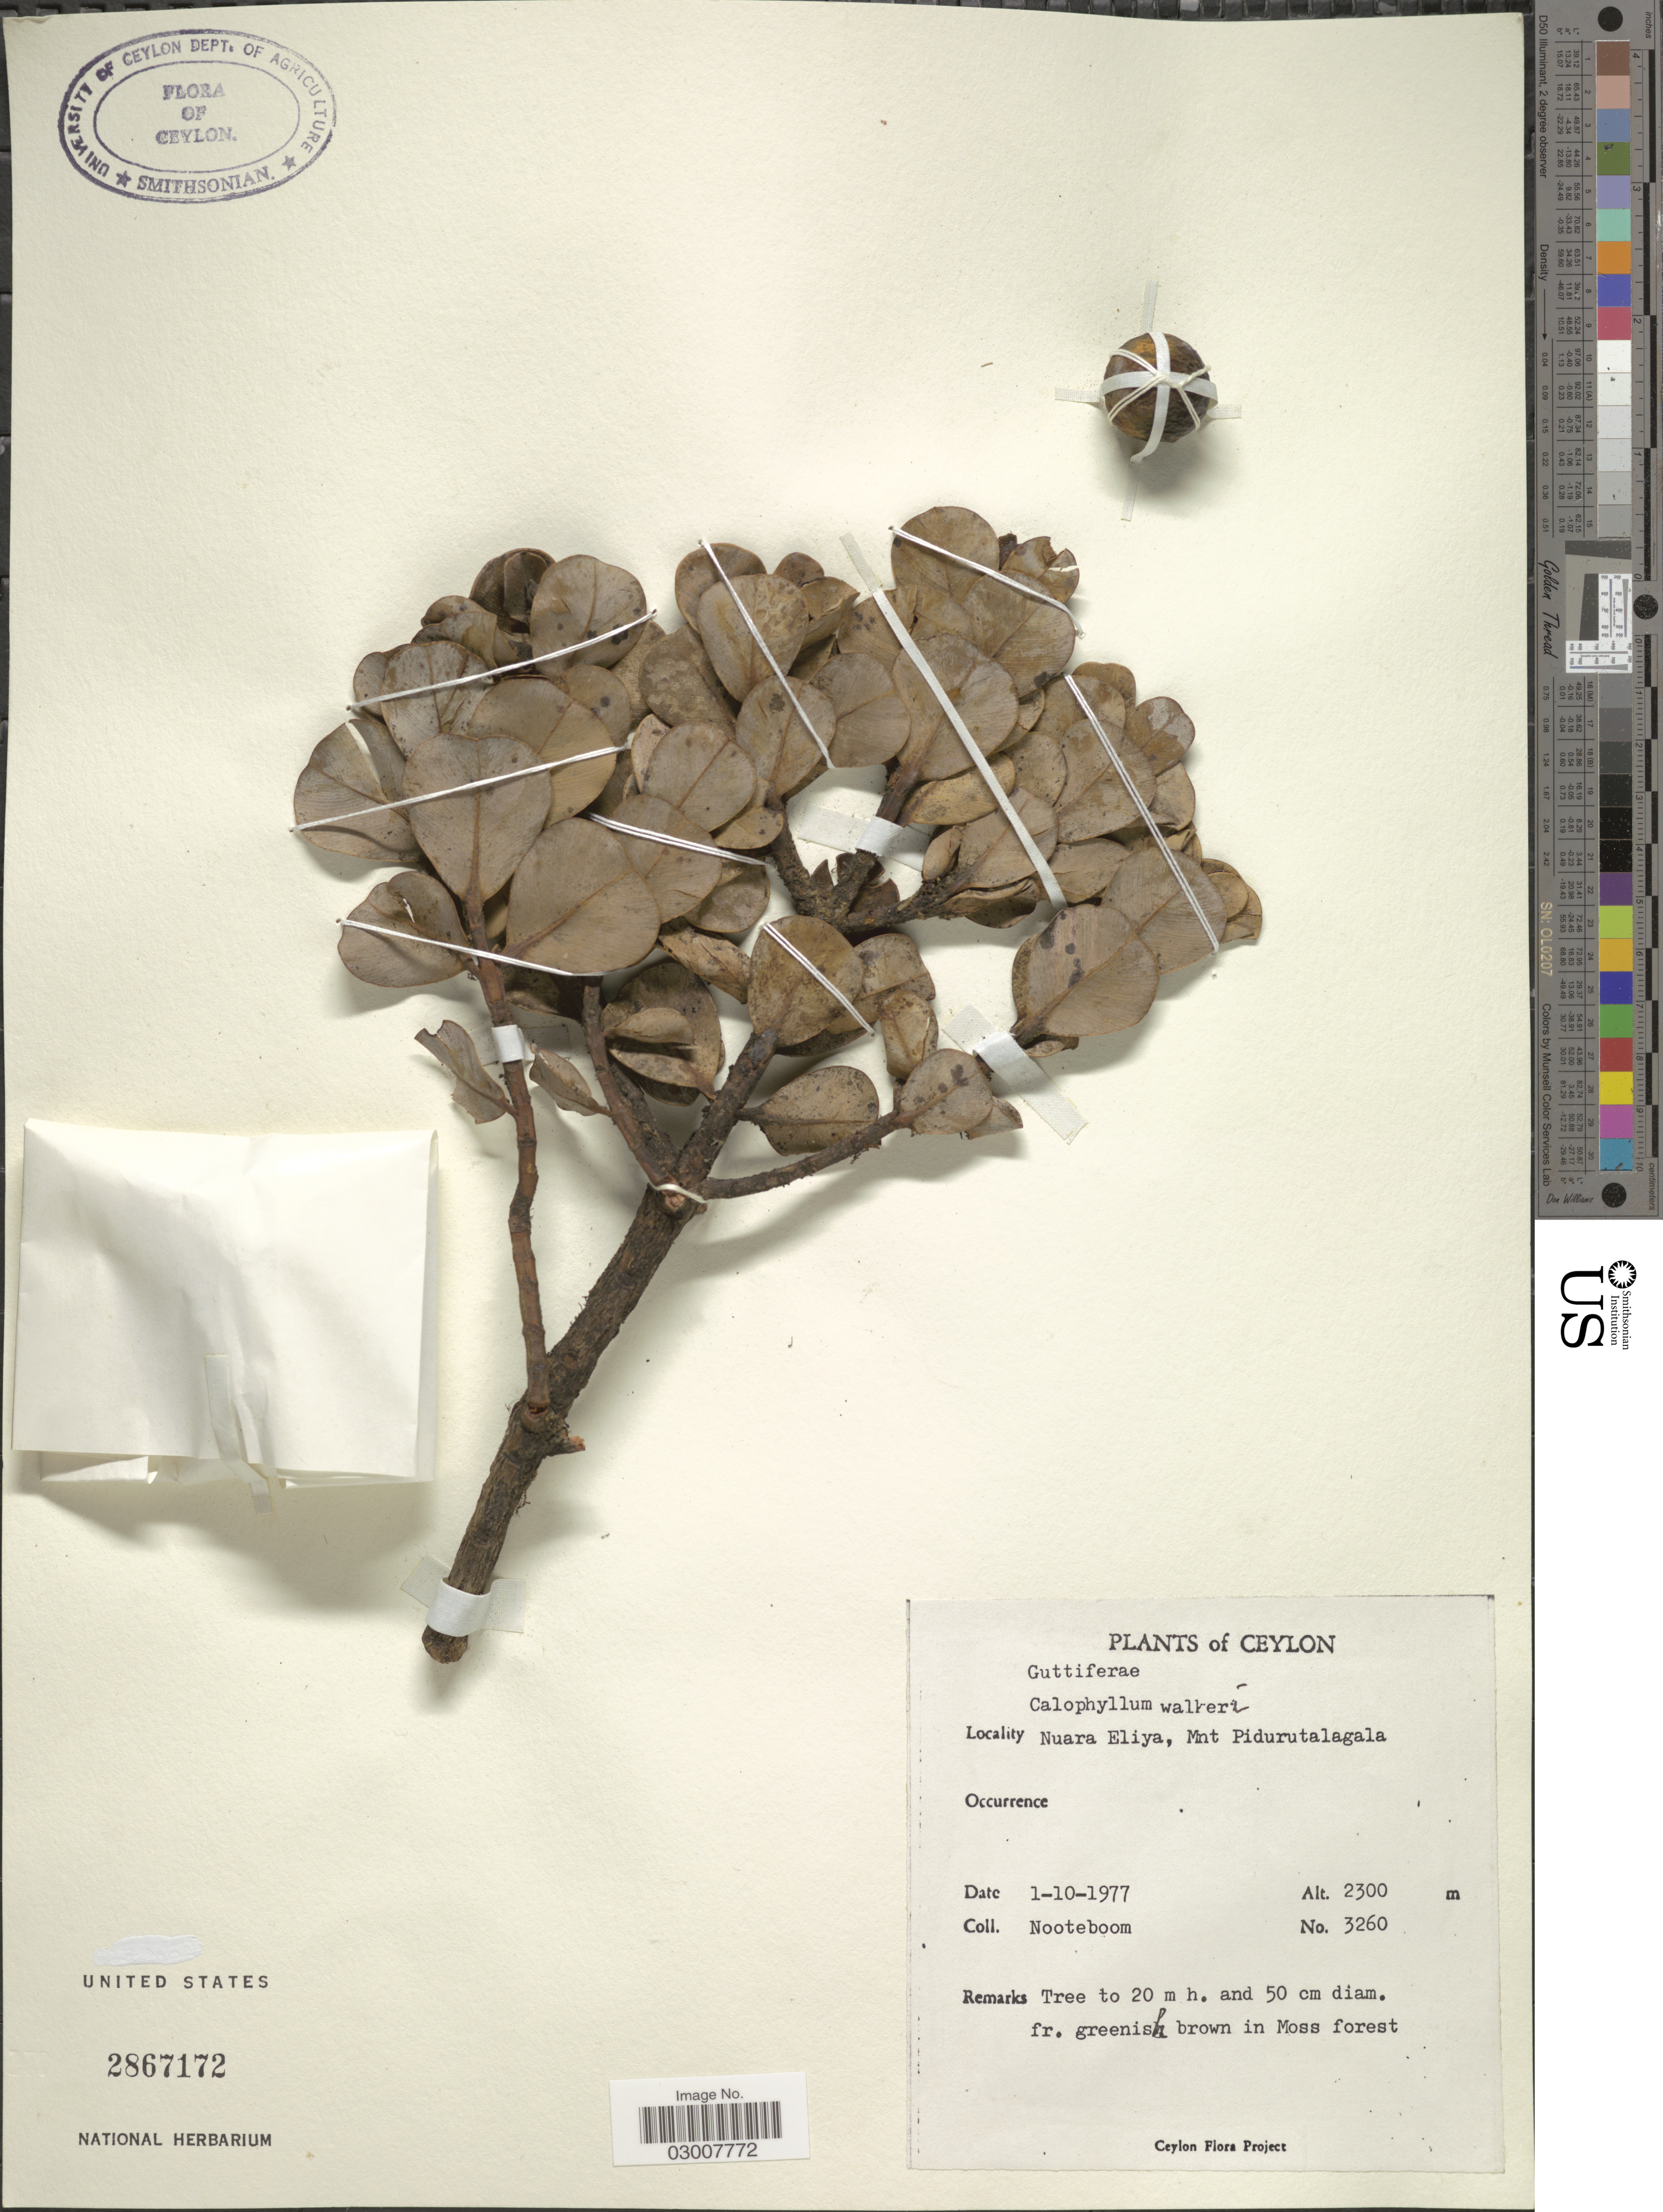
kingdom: Plantae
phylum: Tracheophyta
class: Magnoliopsida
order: Malpighiales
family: Calophyllaceae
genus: Calophyllum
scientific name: Calophyllum walkeri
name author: Wight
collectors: Nooteboom, --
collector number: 3260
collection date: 1977-10-01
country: Sri Lanka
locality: Ceylon. Nuara Eliya, Mnt Pidurutalagala.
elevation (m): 2300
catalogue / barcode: US 2867172